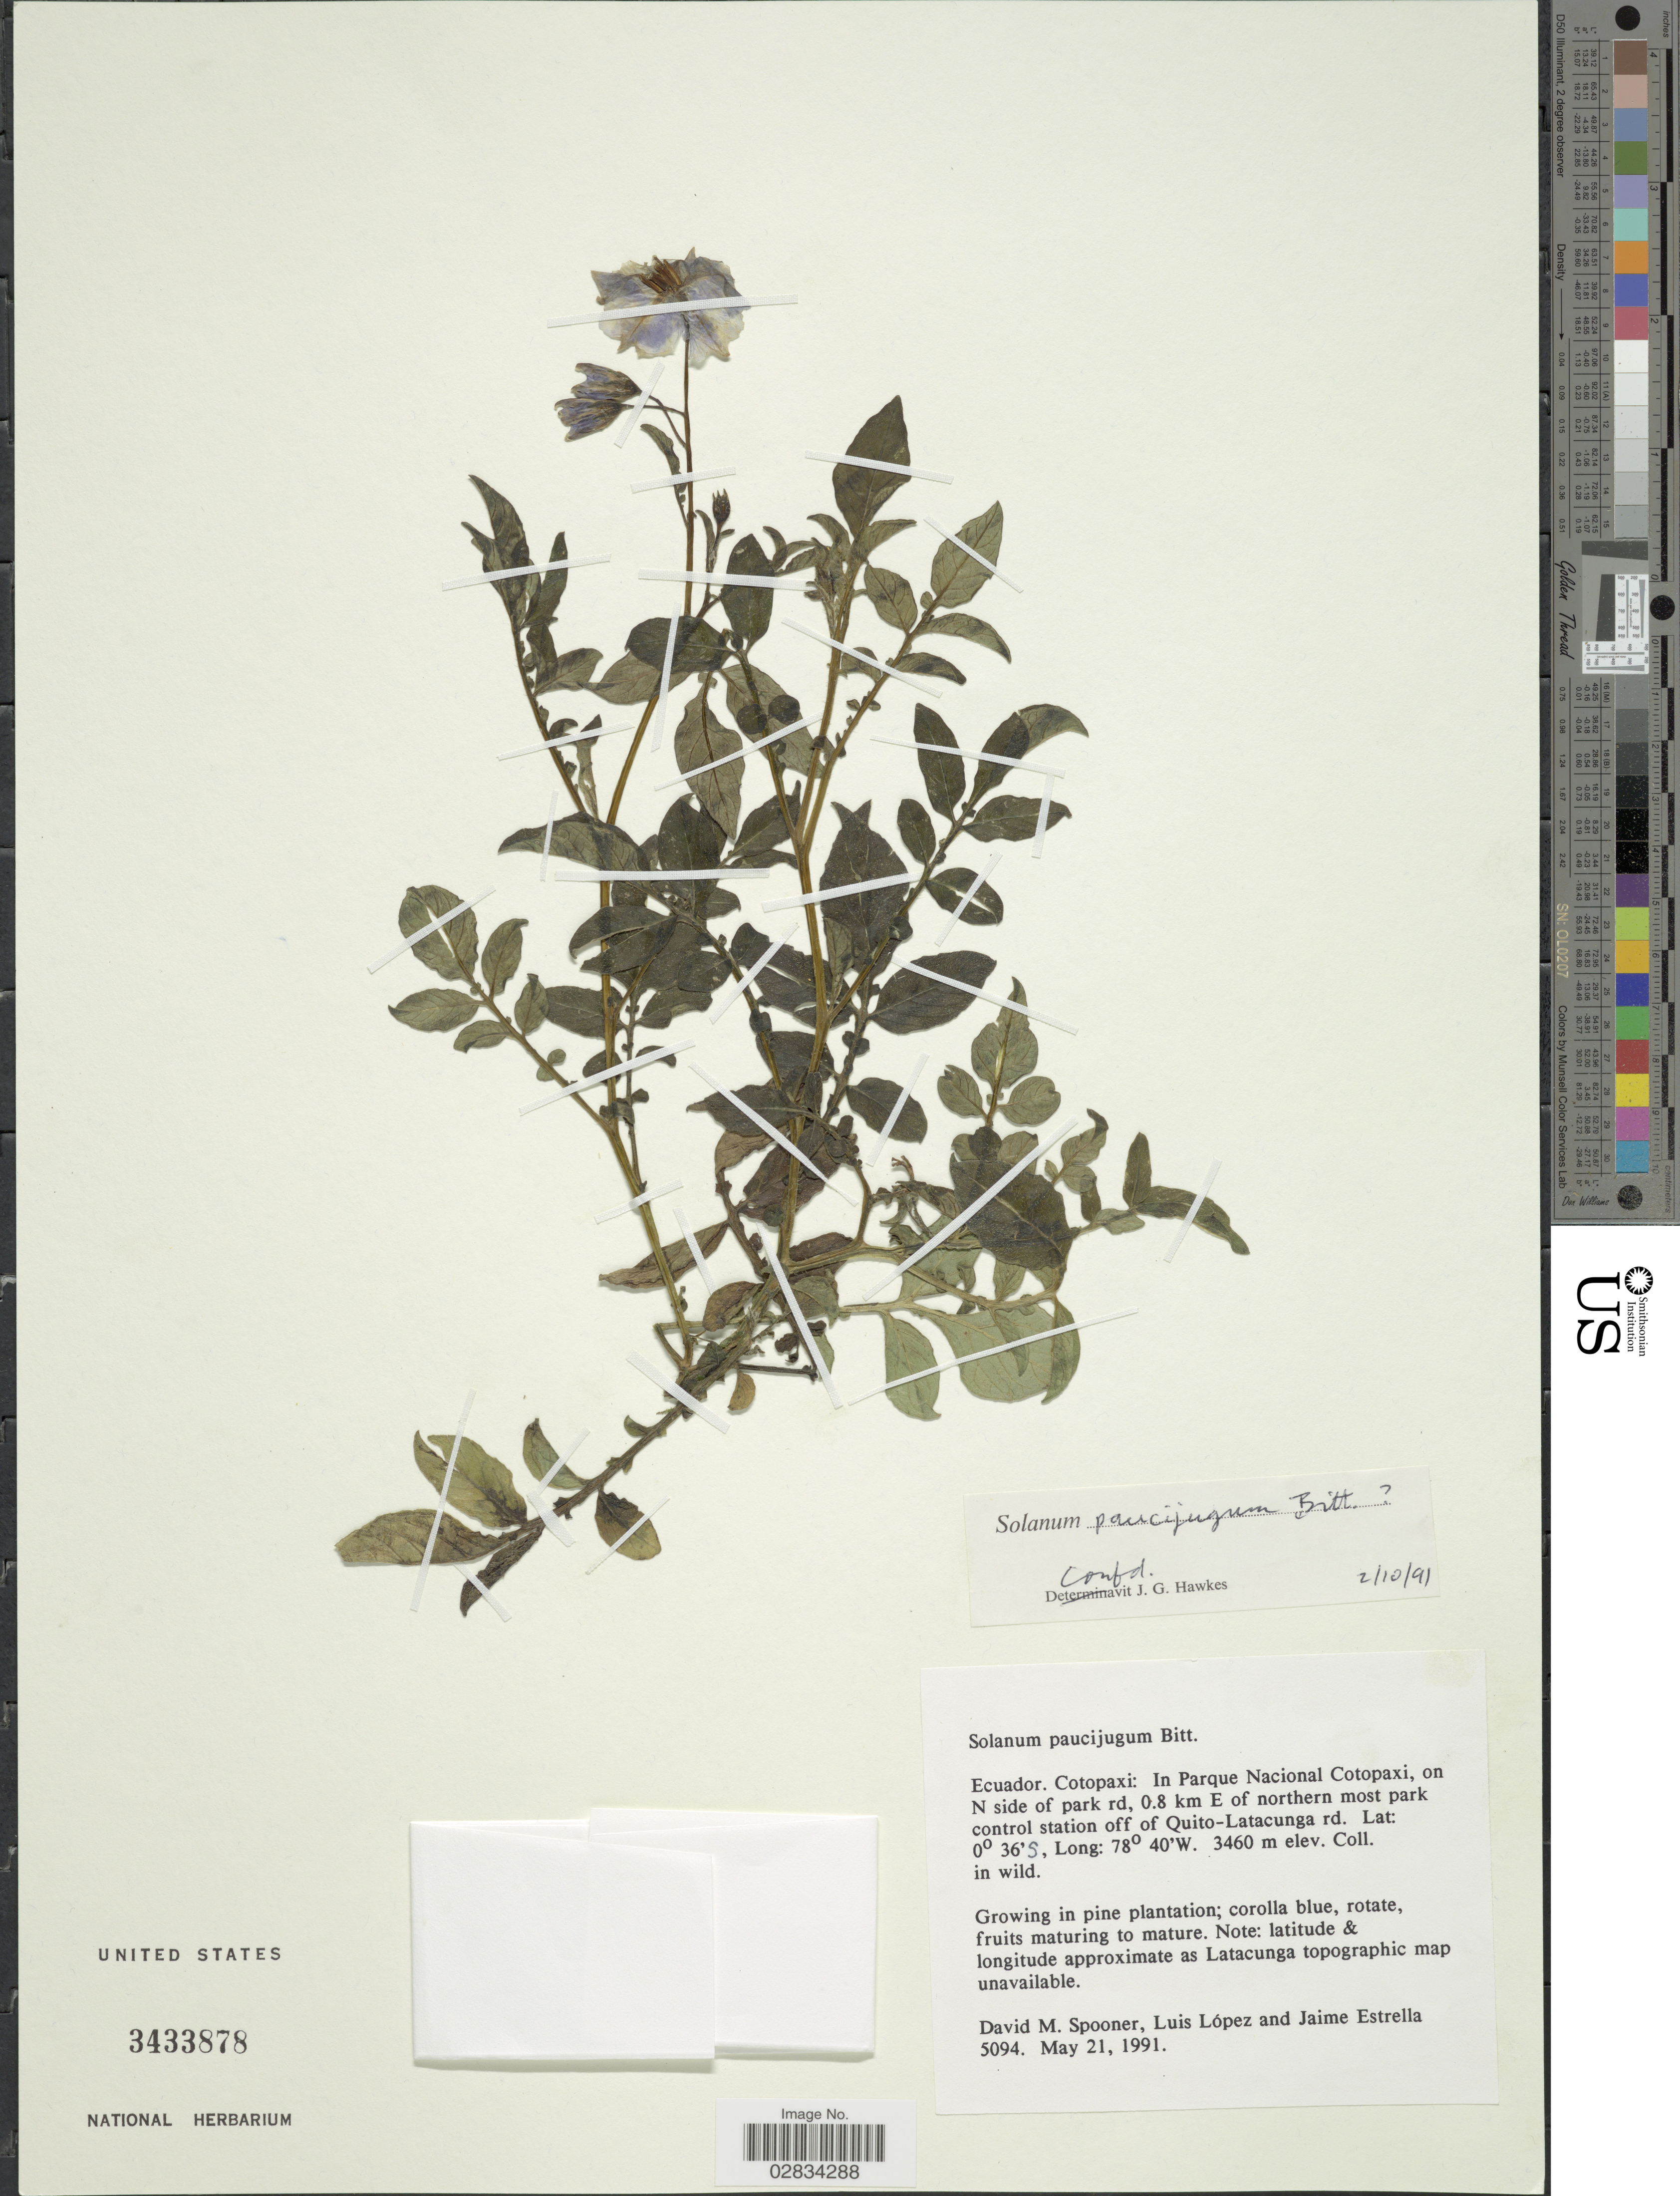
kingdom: Plantae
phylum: Tracheophyta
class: Magnoliopsida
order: Solanales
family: Solanaceae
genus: Solanum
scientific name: Solanum paucijugum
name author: Bitter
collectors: D. Spooner, L. López & J. Estrella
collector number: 5094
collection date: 1991-05-21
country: Ecuador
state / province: Cotopaxi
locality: Cotopaxi: In Parque Nacional Cotopaxi, on N side of park rd, 0.8 km E of northern most park control station off of Quito-Latacunga rd.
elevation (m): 3460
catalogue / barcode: US 3433878